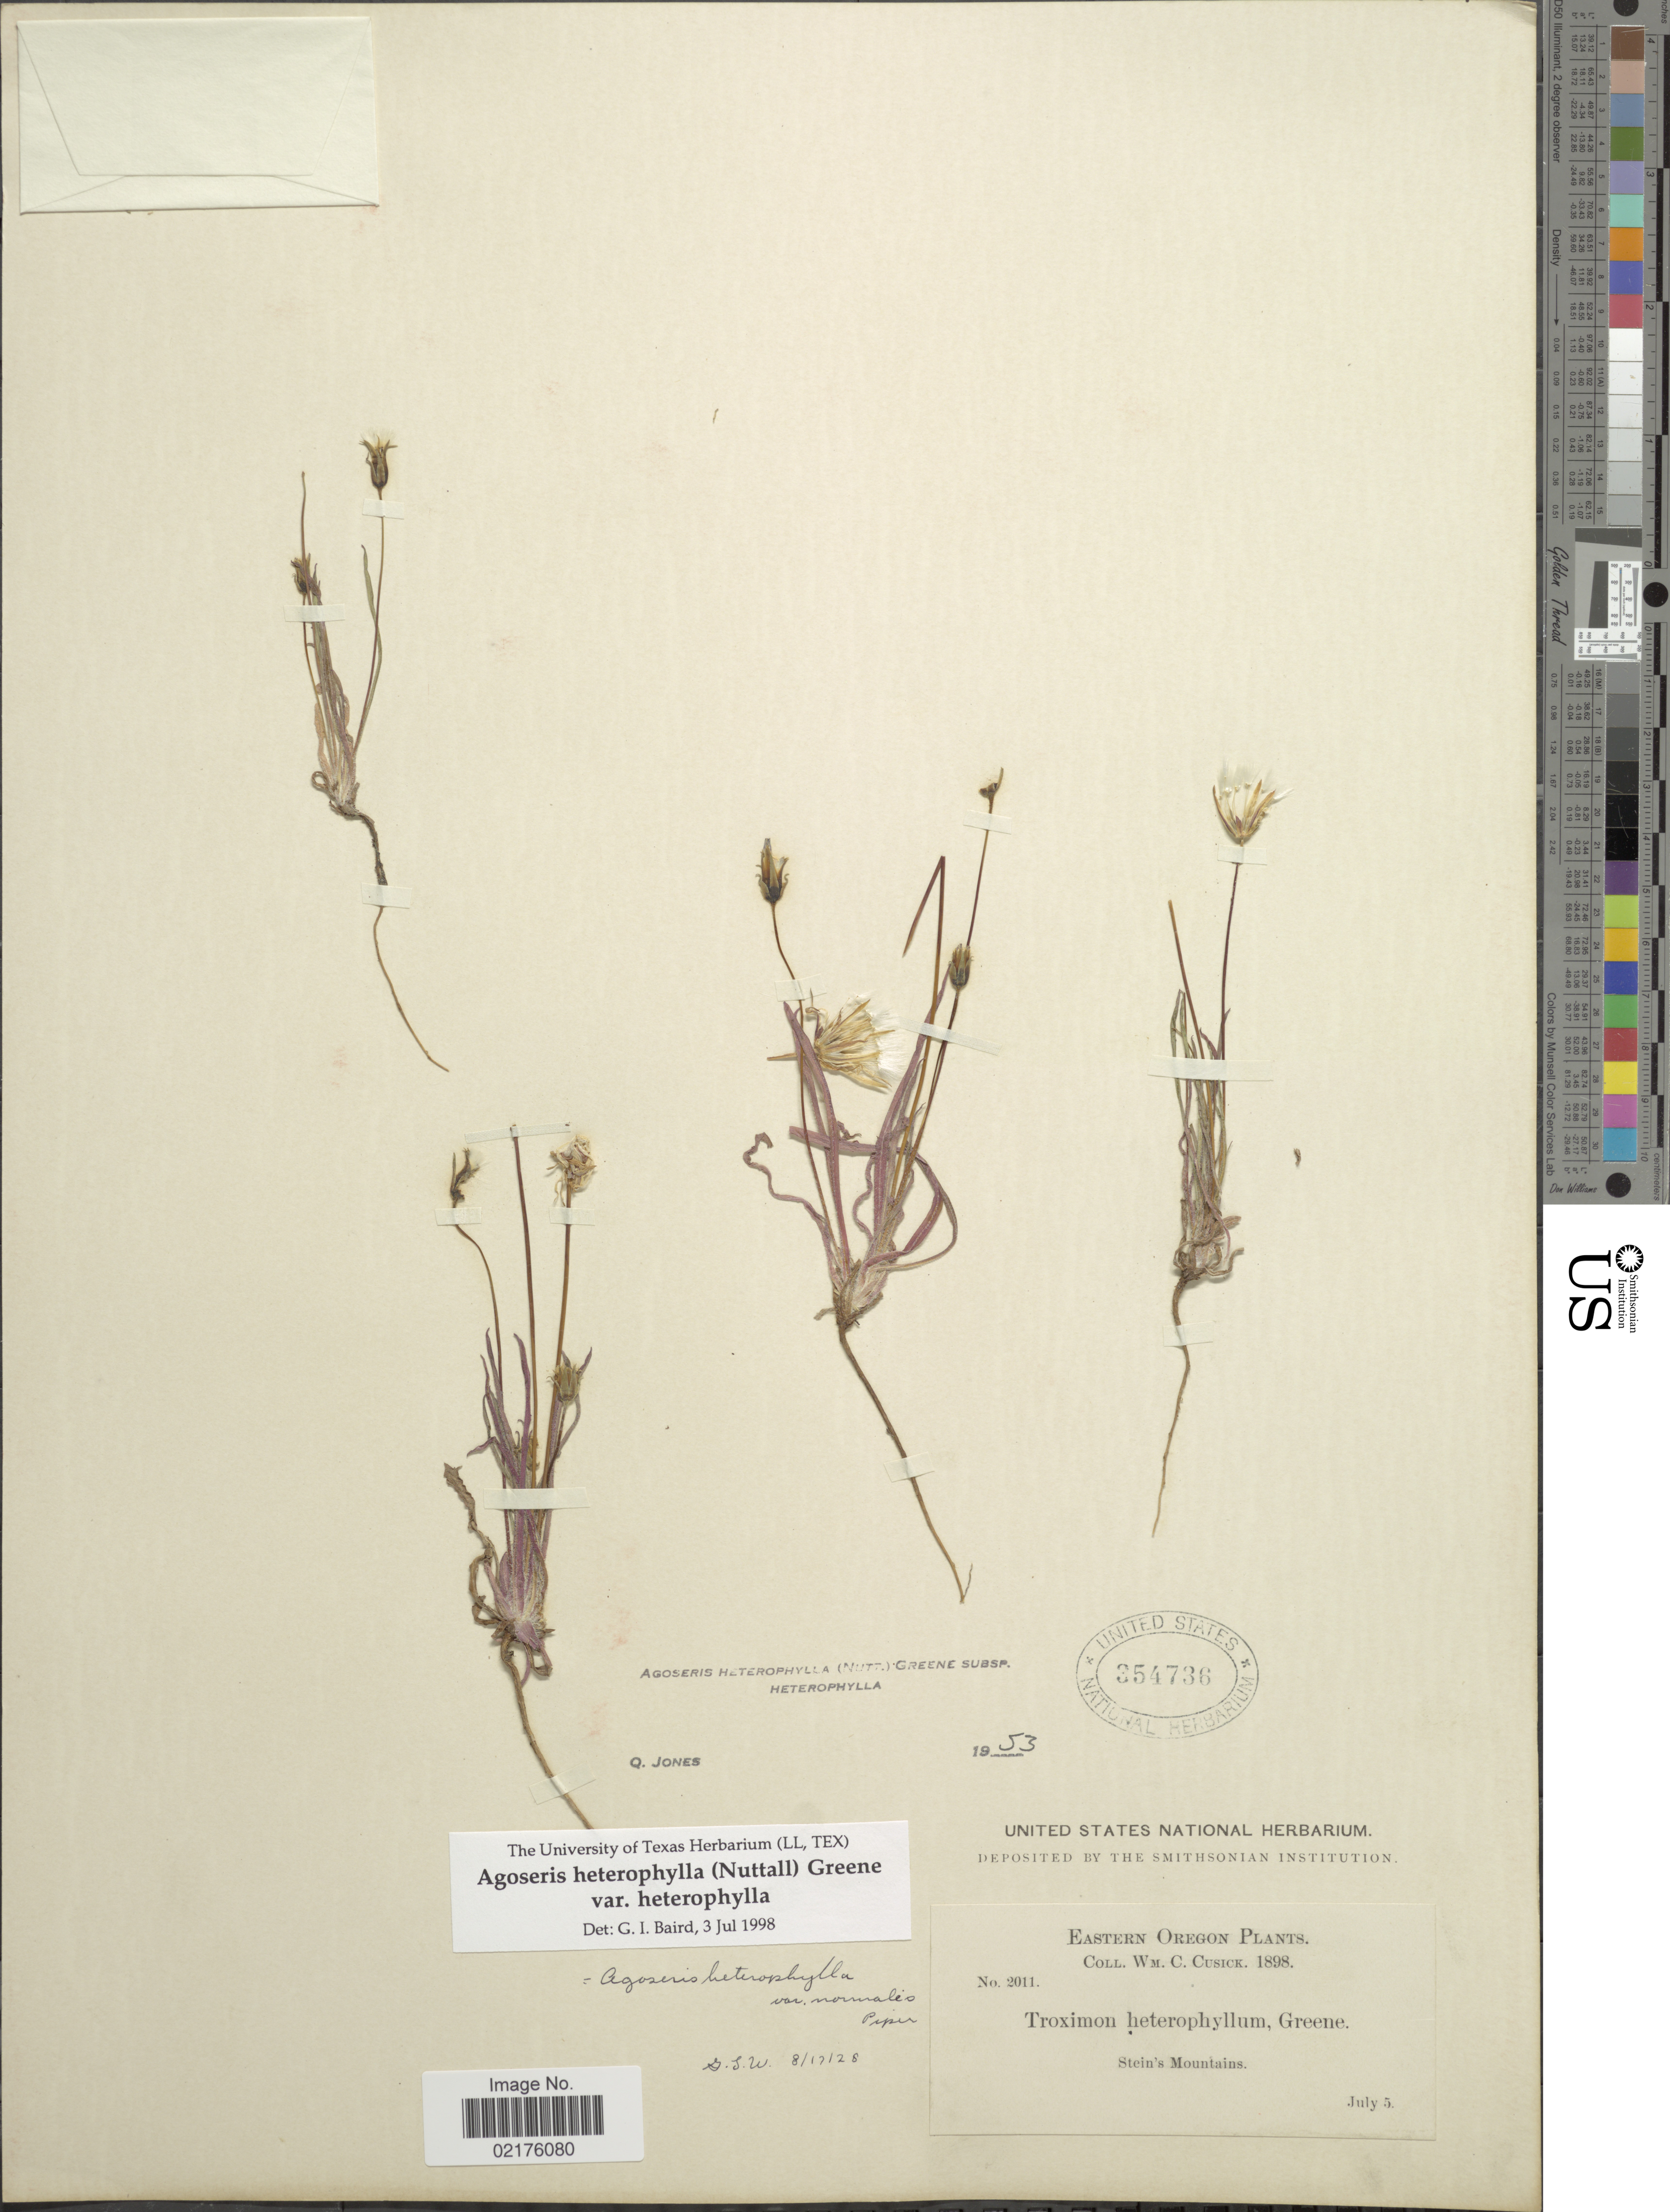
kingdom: Plantae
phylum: Tracheophyta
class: Magnoliopsida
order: Asterales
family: Asteraceae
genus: Agoseris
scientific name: Agoseris heterophylla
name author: (Nutt.) Greene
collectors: W. C. Cusick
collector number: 2011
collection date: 1897-07-05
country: United States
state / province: Oregon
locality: Eastern Oregon, Stein's Mountains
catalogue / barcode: US 354736